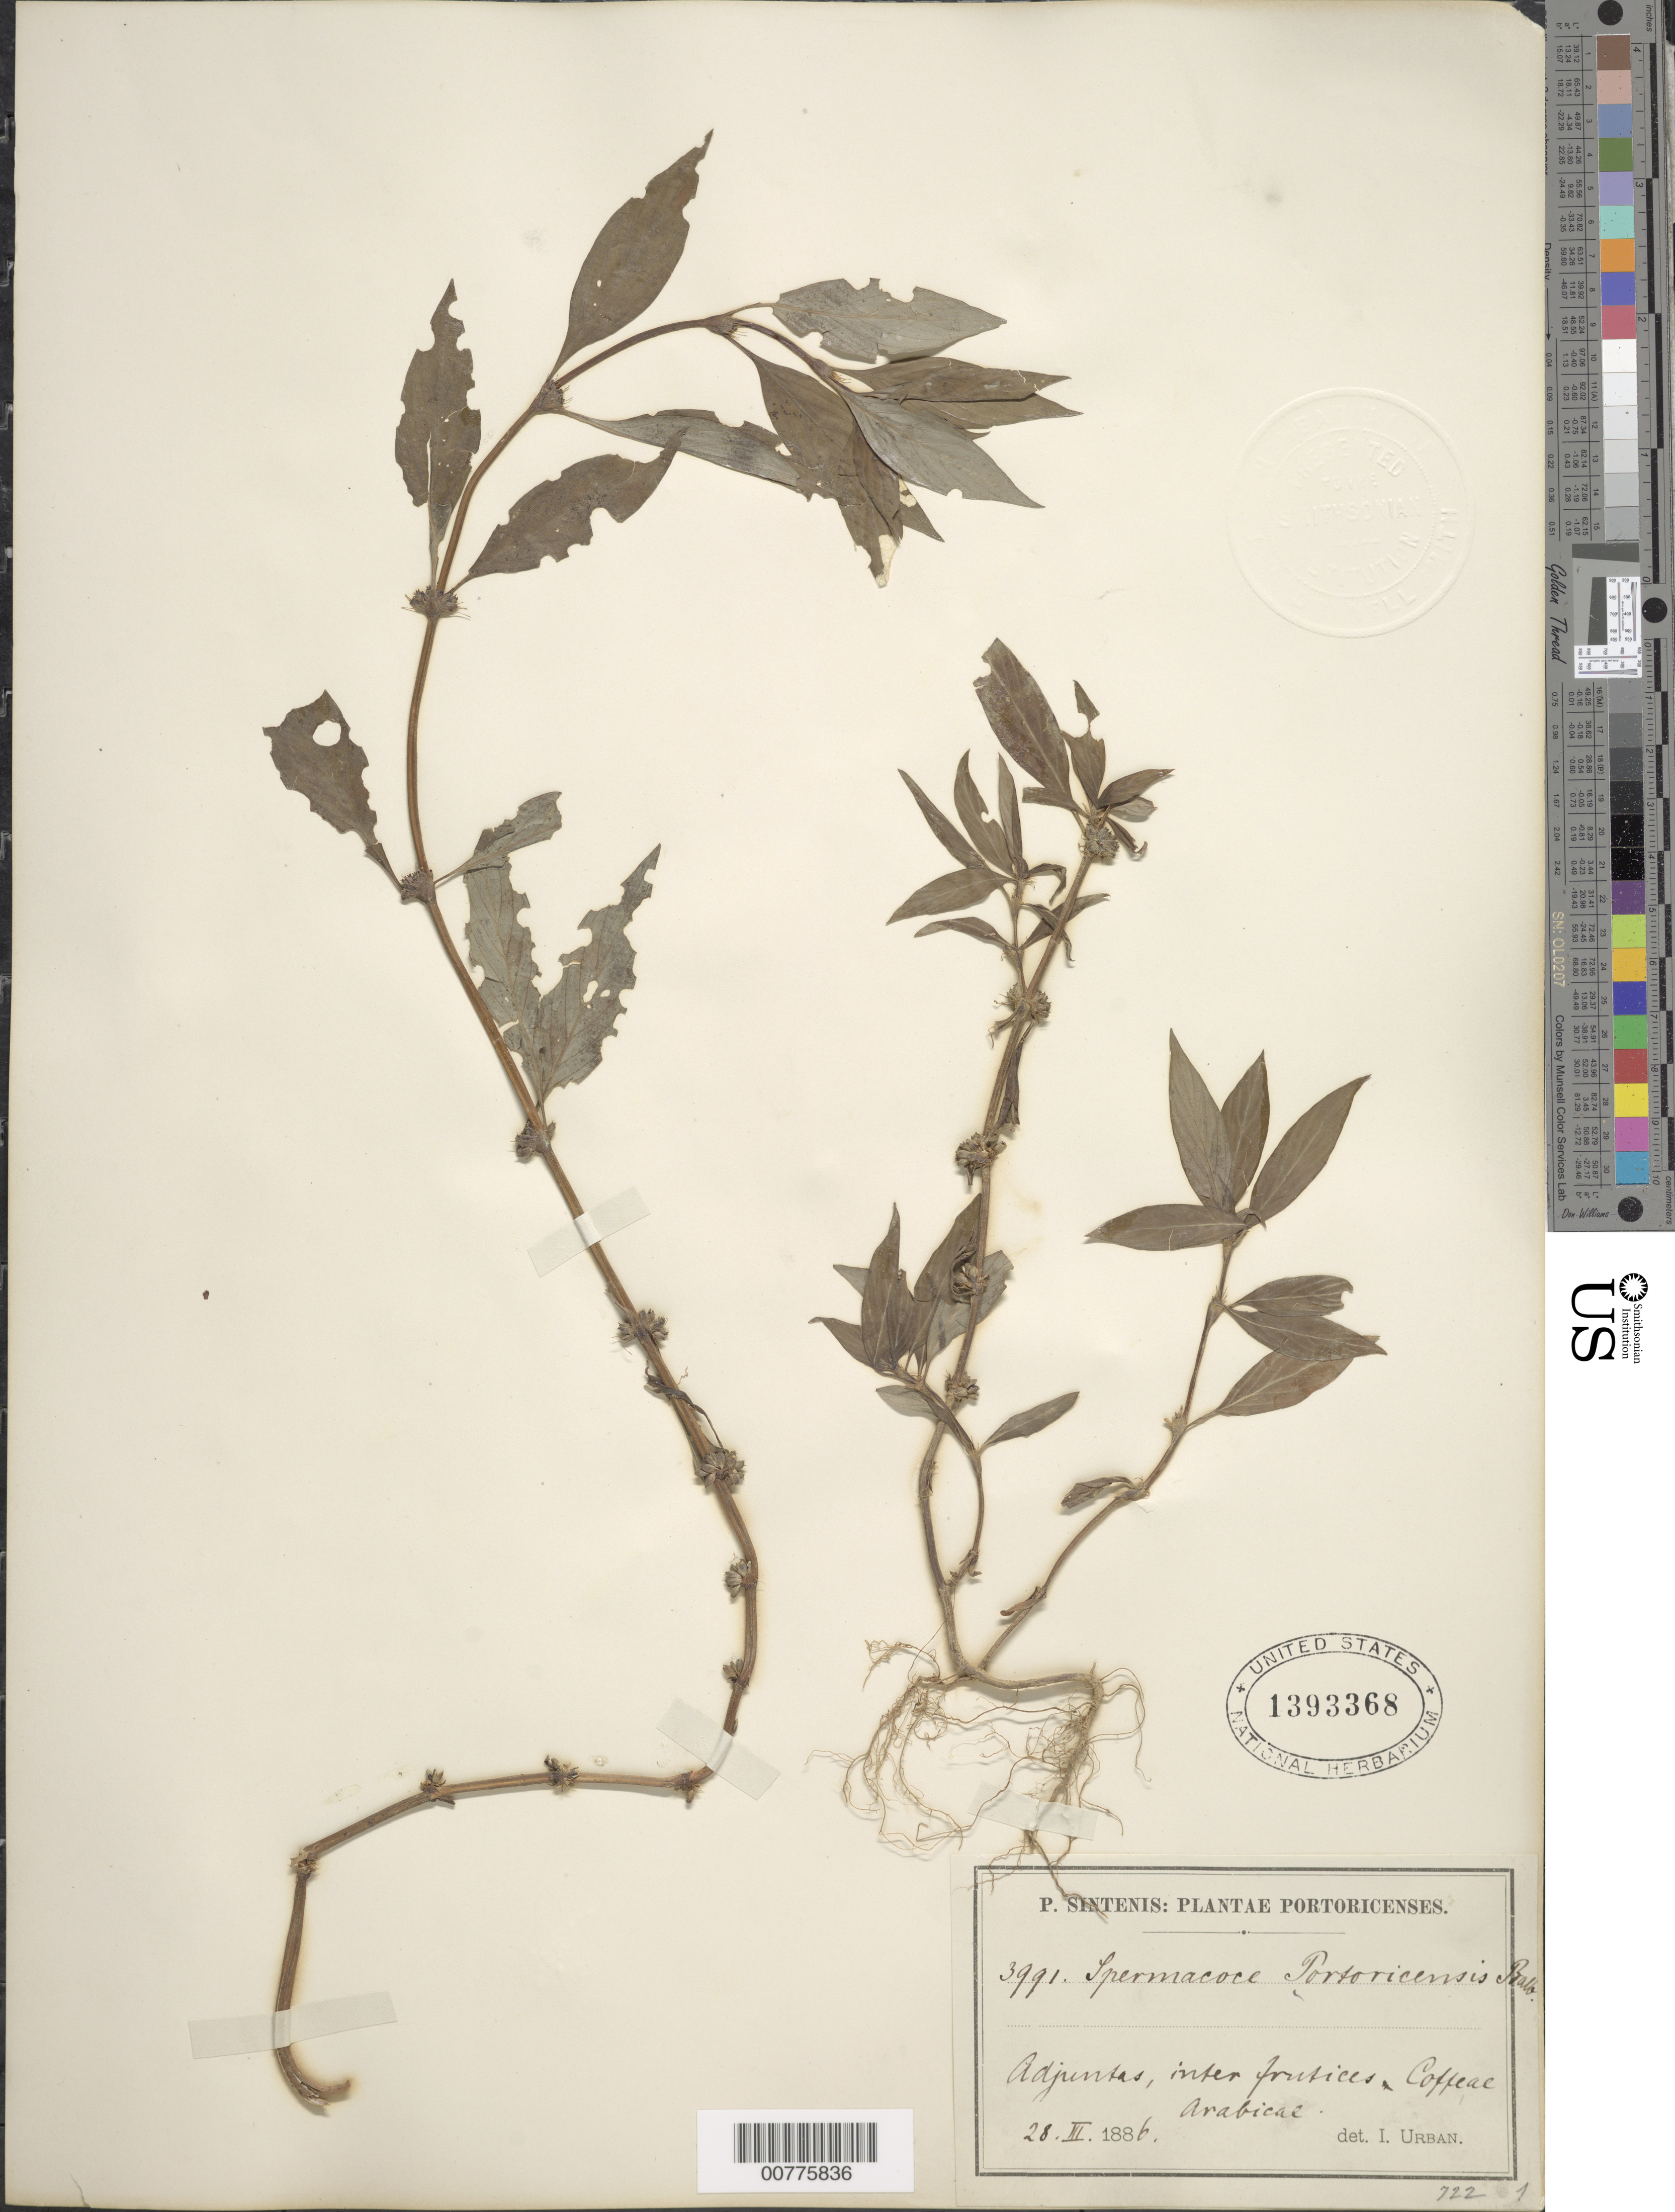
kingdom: Plantae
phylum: Tracheophyta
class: Magnoliopsida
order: Gentianales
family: Rubiaceae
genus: Spermacoce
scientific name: Spermacoce ocymifolia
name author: Willd. ex Roem. & Schult.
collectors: P. Sintenis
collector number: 3991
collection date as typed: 28 Mar 1886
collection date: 1886-03-28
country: Puerto Rico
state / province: Adjuntas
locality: Adjuntas, inter frutices Coffeae Arabicae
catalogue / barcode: US 1393368